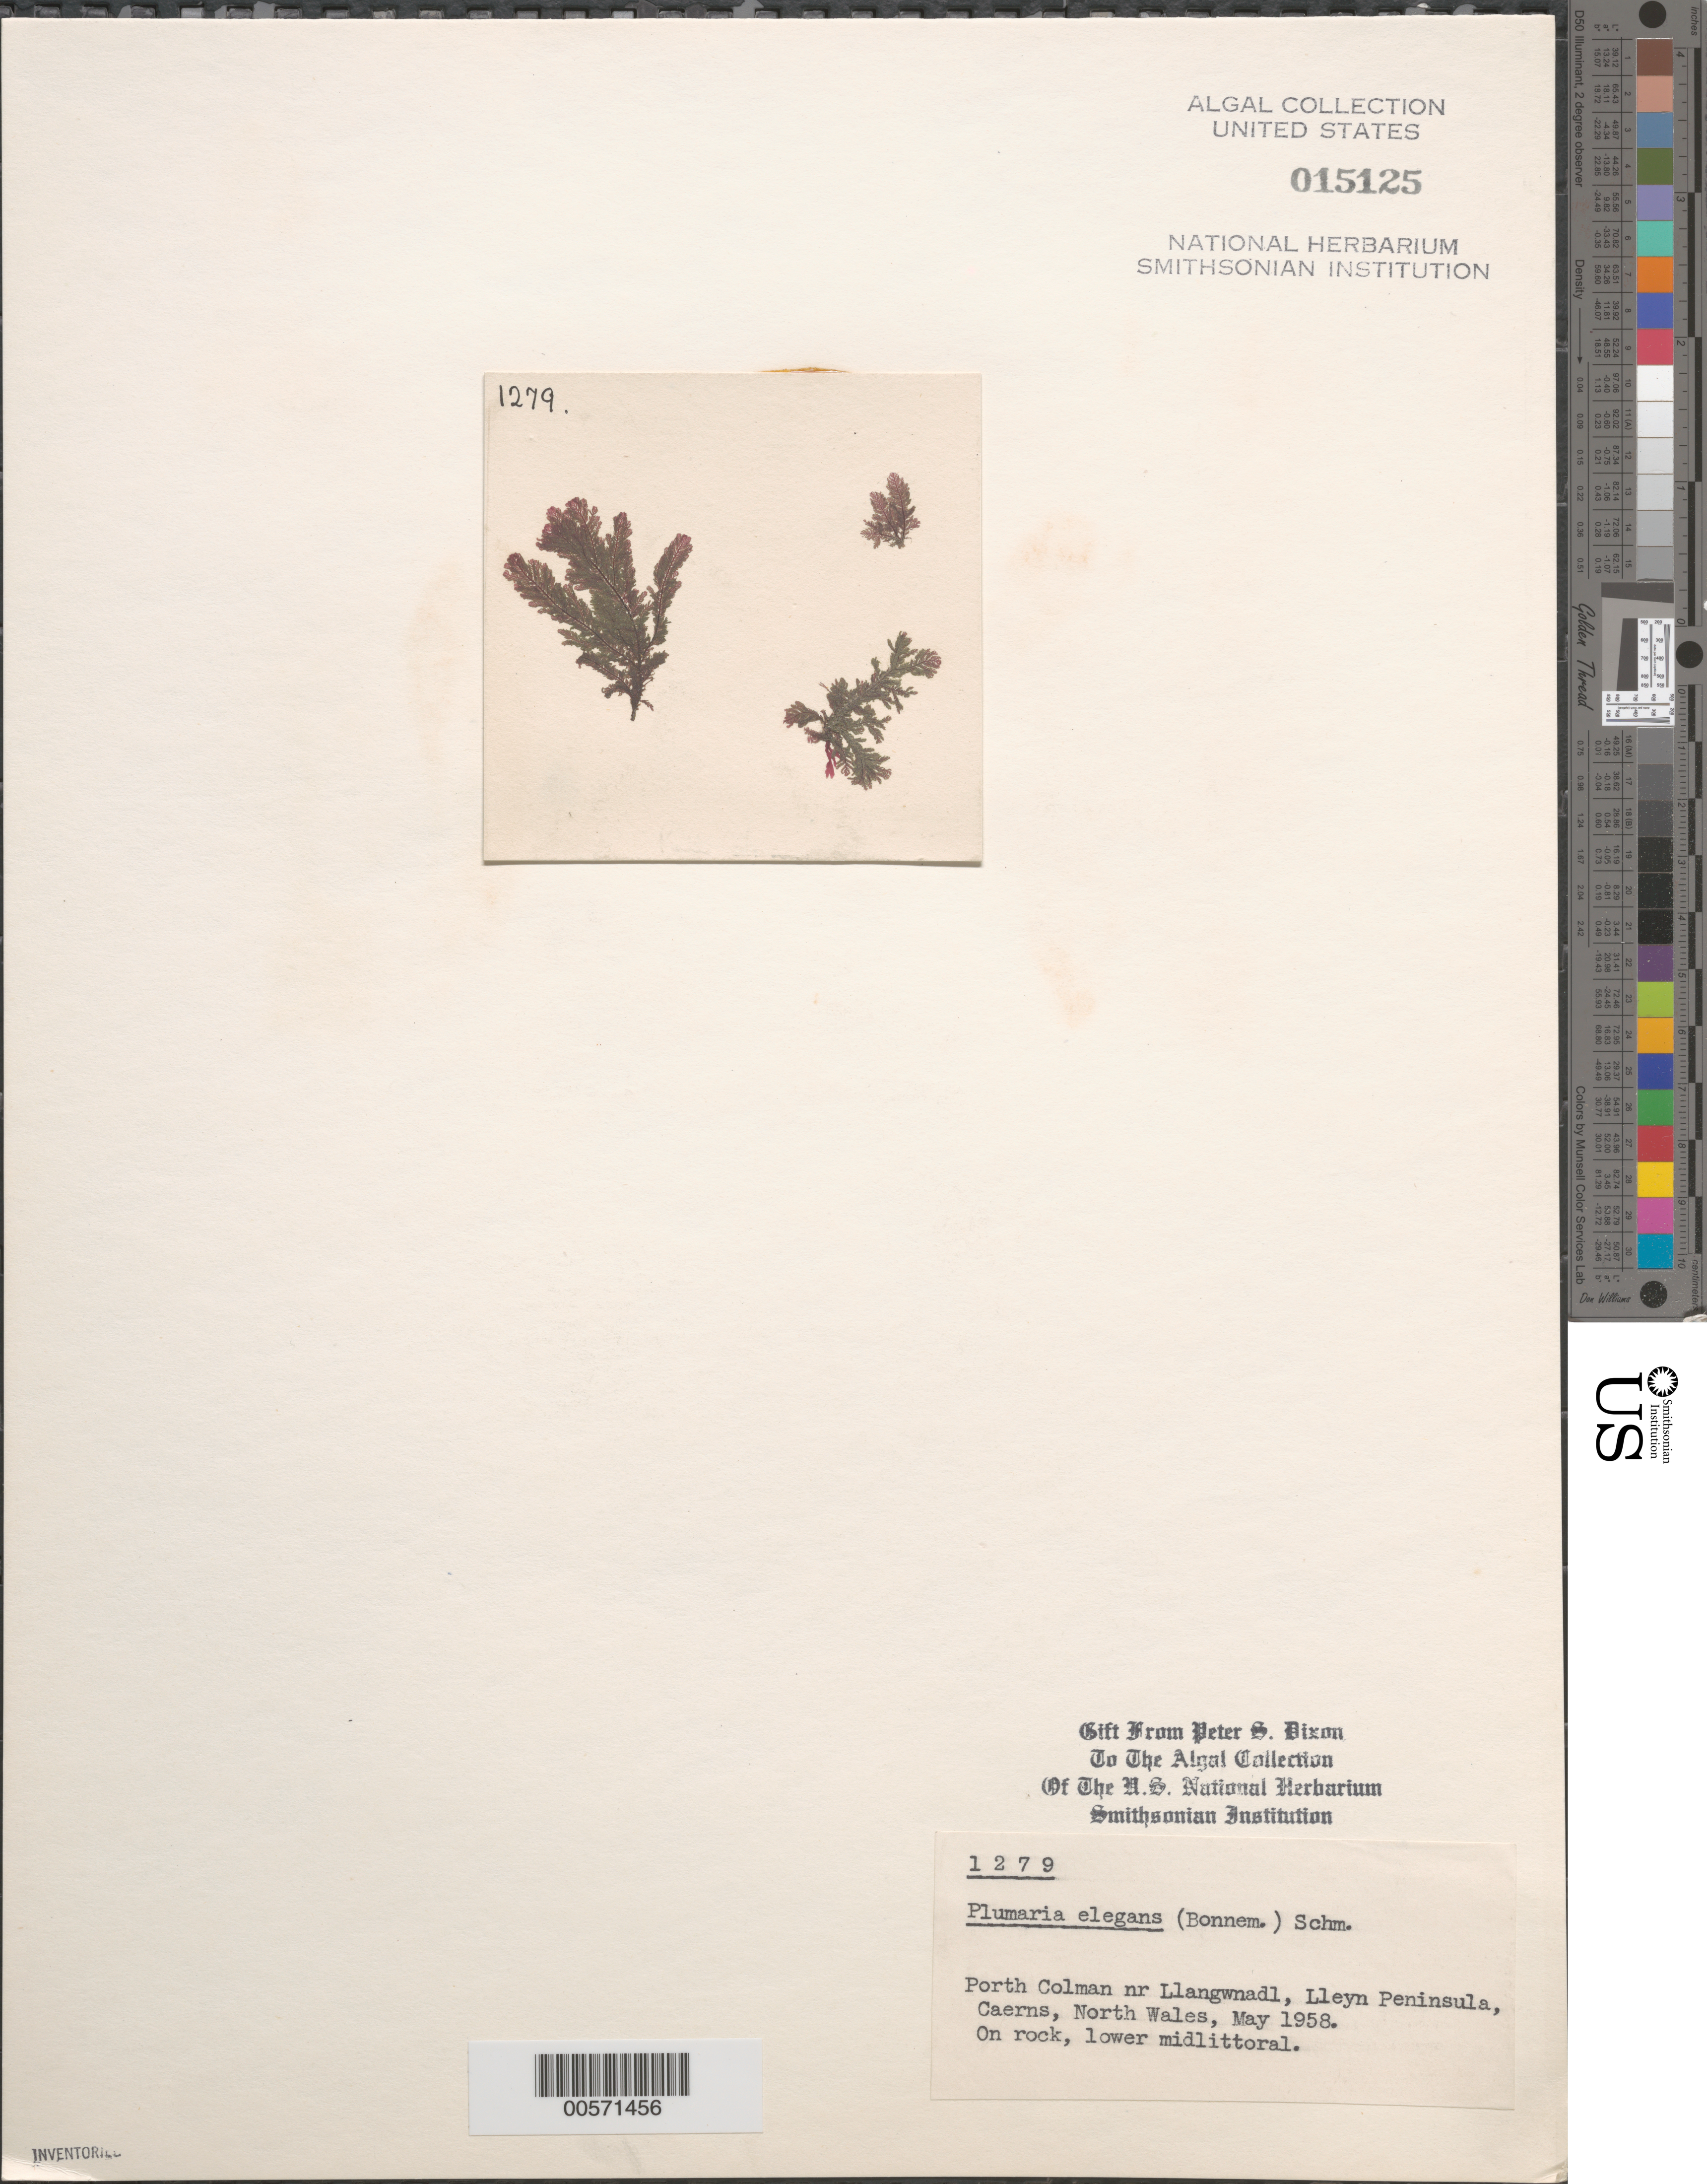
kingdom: Plantae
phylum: Rhodophyta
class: Florideophyceae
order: Ceramiales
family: Wrangeliaceae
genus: Plumaria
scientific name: Plumaria plumosa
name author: (Hudson) Kuntze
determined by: Algae name updating Project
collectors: P. S. Dixon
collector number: PSD 1279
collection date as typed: May 1958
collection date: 1958-05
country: United Kingdom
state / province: Wales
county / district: Gwynedd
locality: Porth Colman, near Llangwnadl, Lleyn Peninsula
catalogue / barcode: US 15125